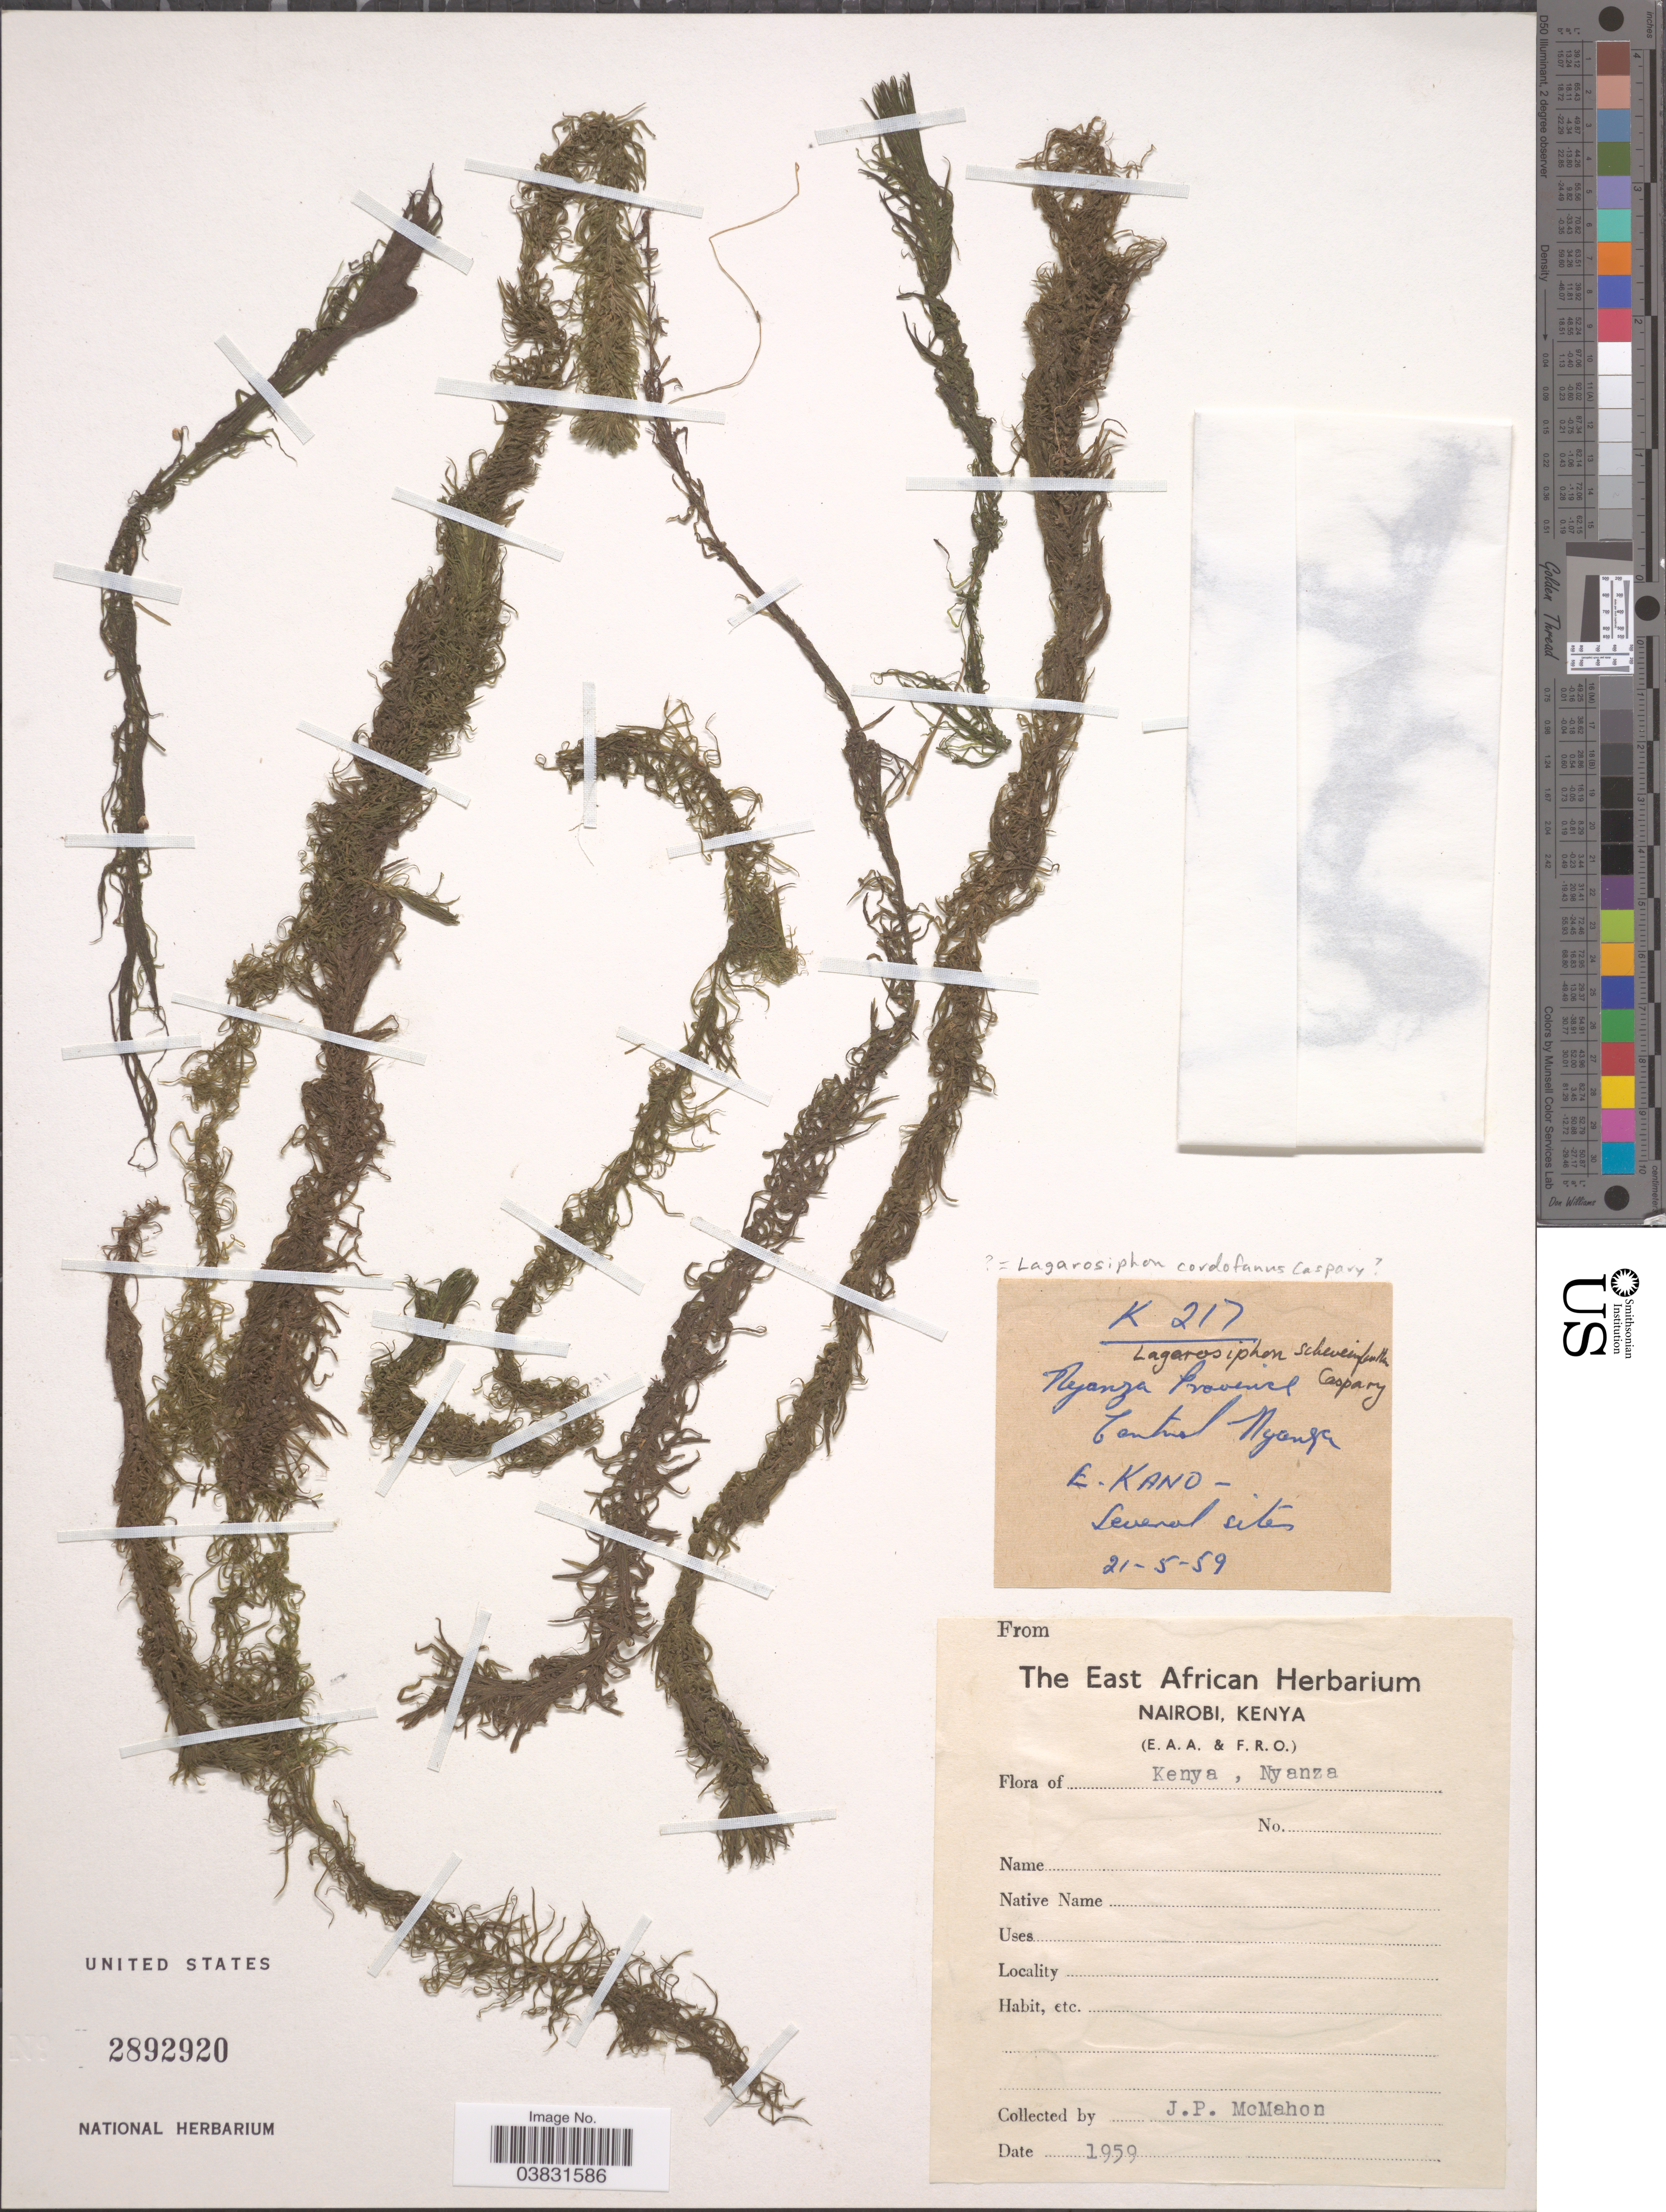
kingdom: Plantae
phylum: Tracheophyta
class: Liliopsida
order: Alismatales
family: Hydrocharitaceae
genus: Lagarosiphon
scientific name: Lagarosiphon cordofanus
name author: Casp.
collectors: J. Mcmahon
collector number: K217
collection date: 1959-05-21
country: Kenya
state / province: Kisumu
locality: Central Nyanza. E-Kano.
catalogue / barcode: US 2892920